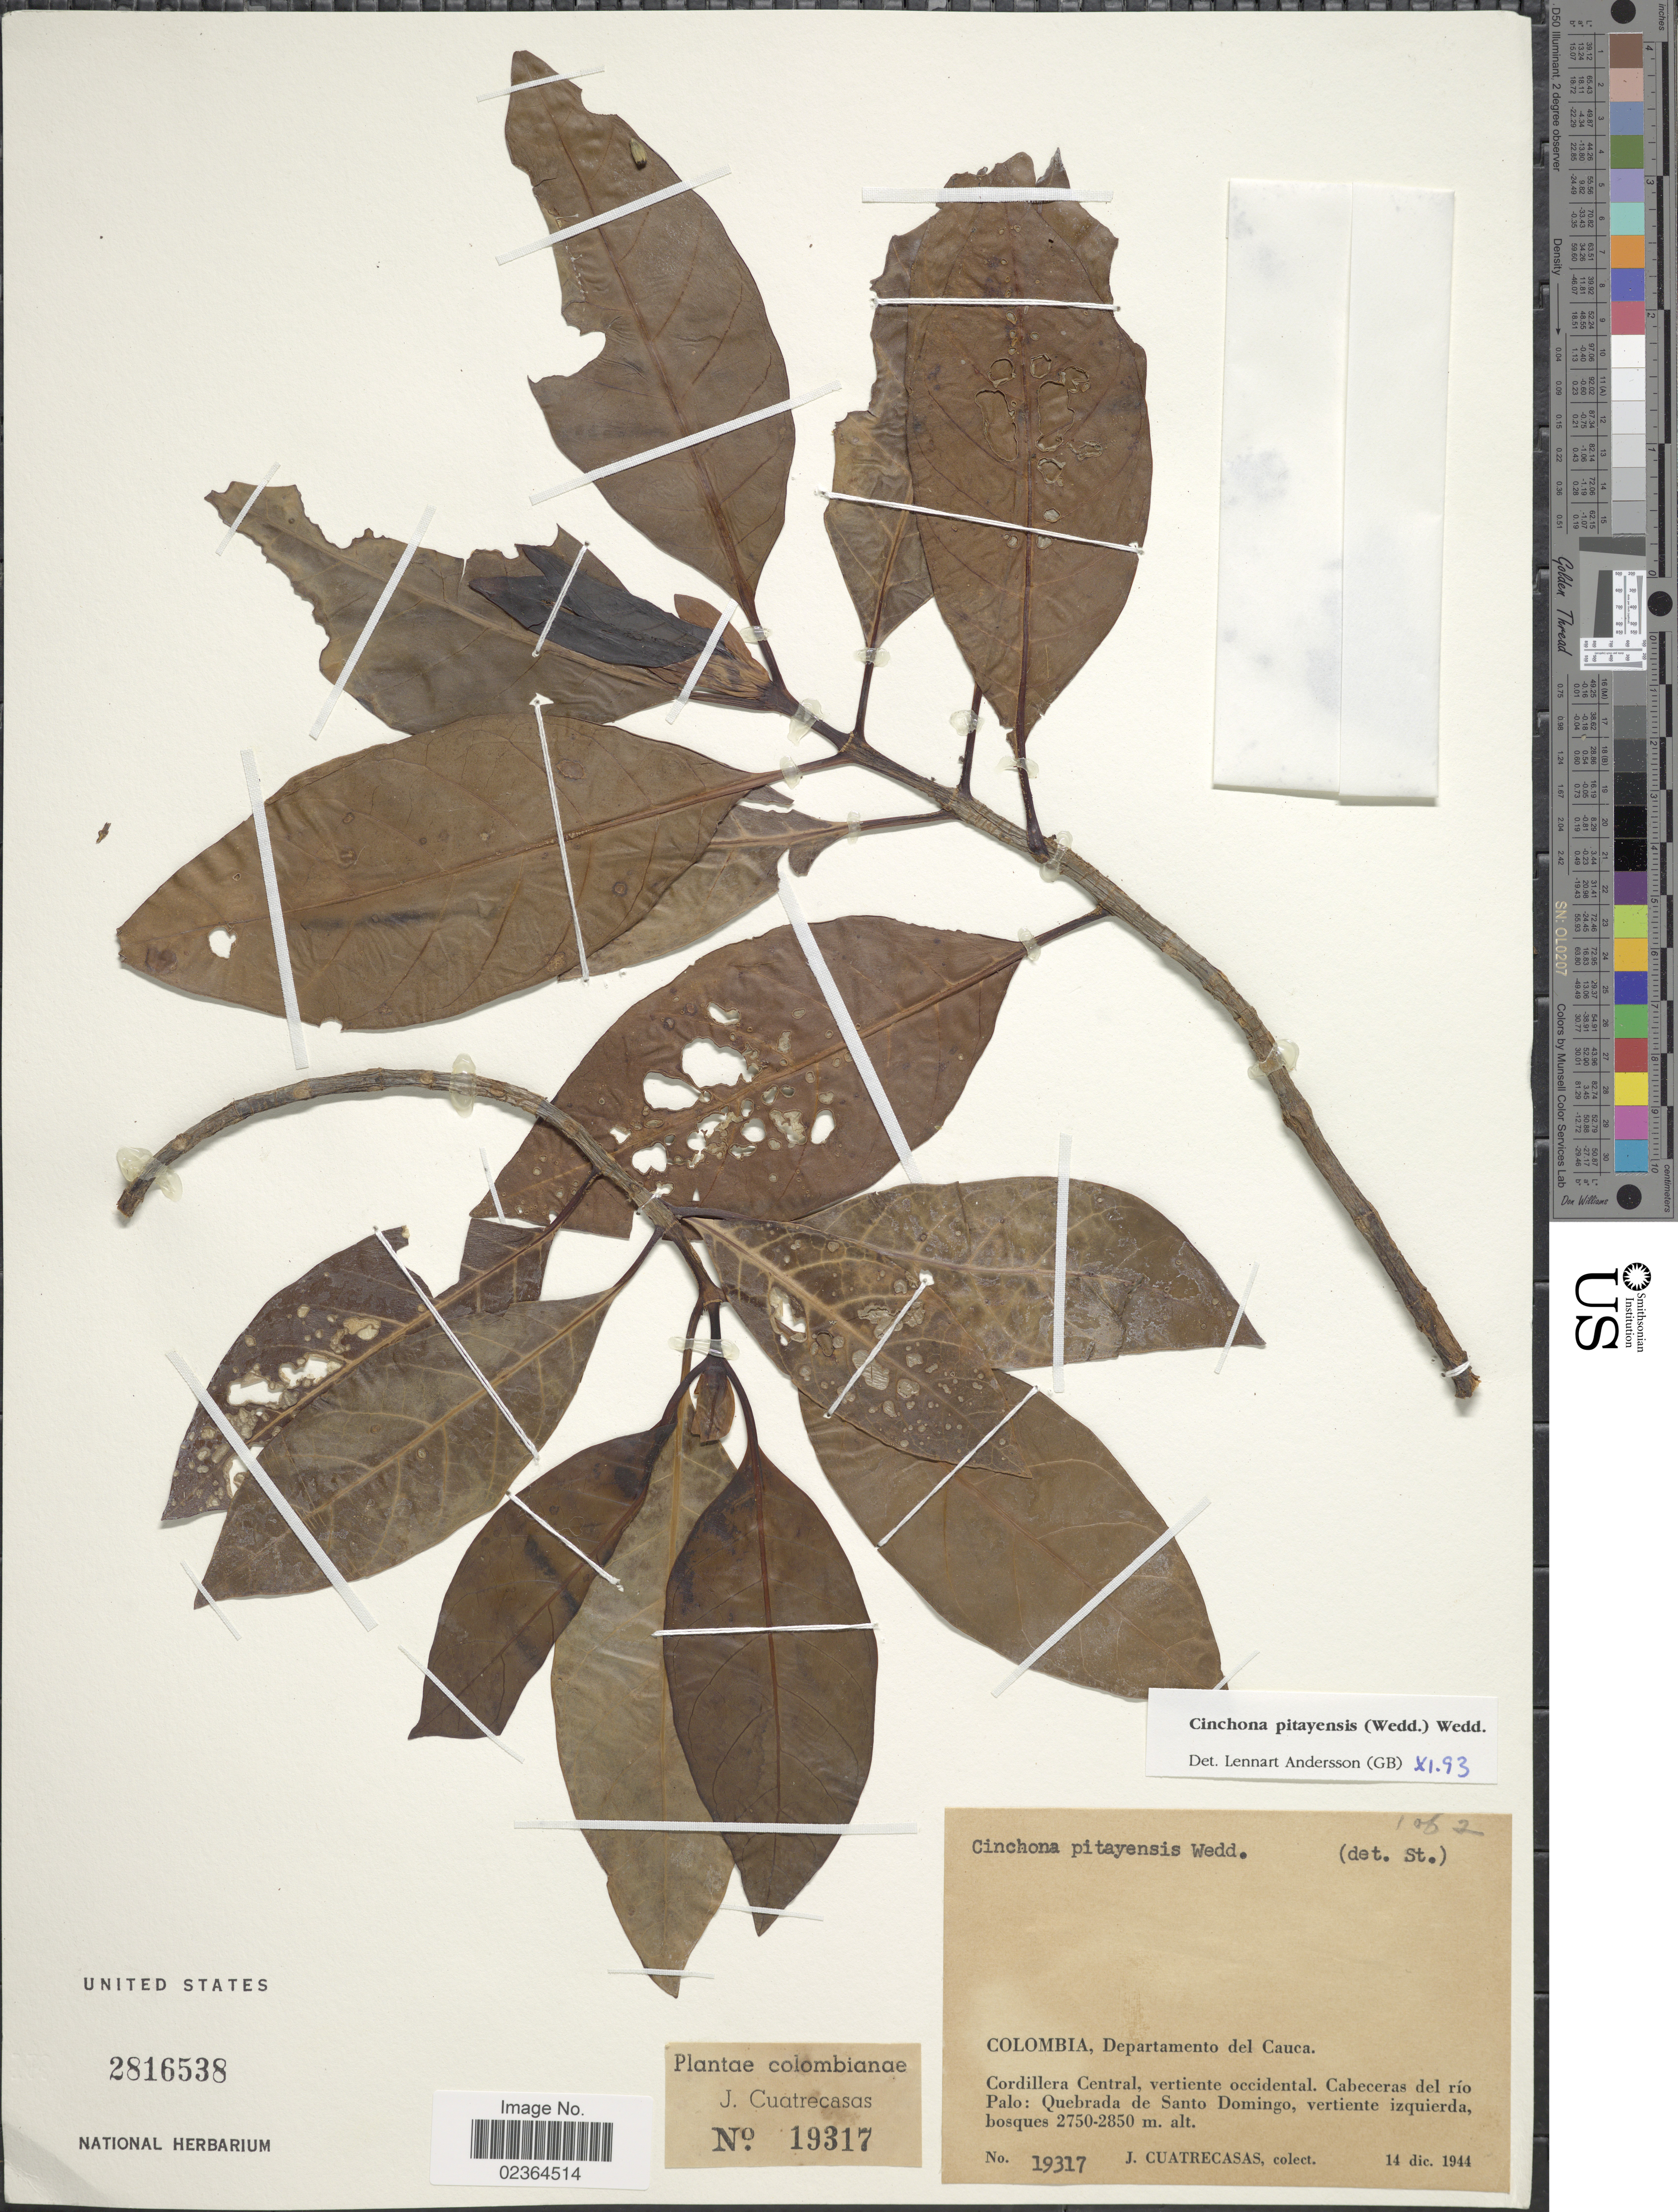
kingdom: Plantae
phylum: Tracheophyta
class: Magnoliopsida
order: Gentianales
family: Rubiaceae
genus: Cinchona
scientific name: Cinchona pitayensis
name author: Wedd.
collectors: J. Cuatrecasas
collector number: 19317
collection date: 1944-12-14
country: Colombia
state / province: Cauca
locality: Departamento del Cauca, Cordillera Central, vertiente occidental, Cabeceras del rio Palo: Quebrada de Santo Domingo, vertiente izquierda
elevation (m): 2750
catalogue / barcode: US 2816538